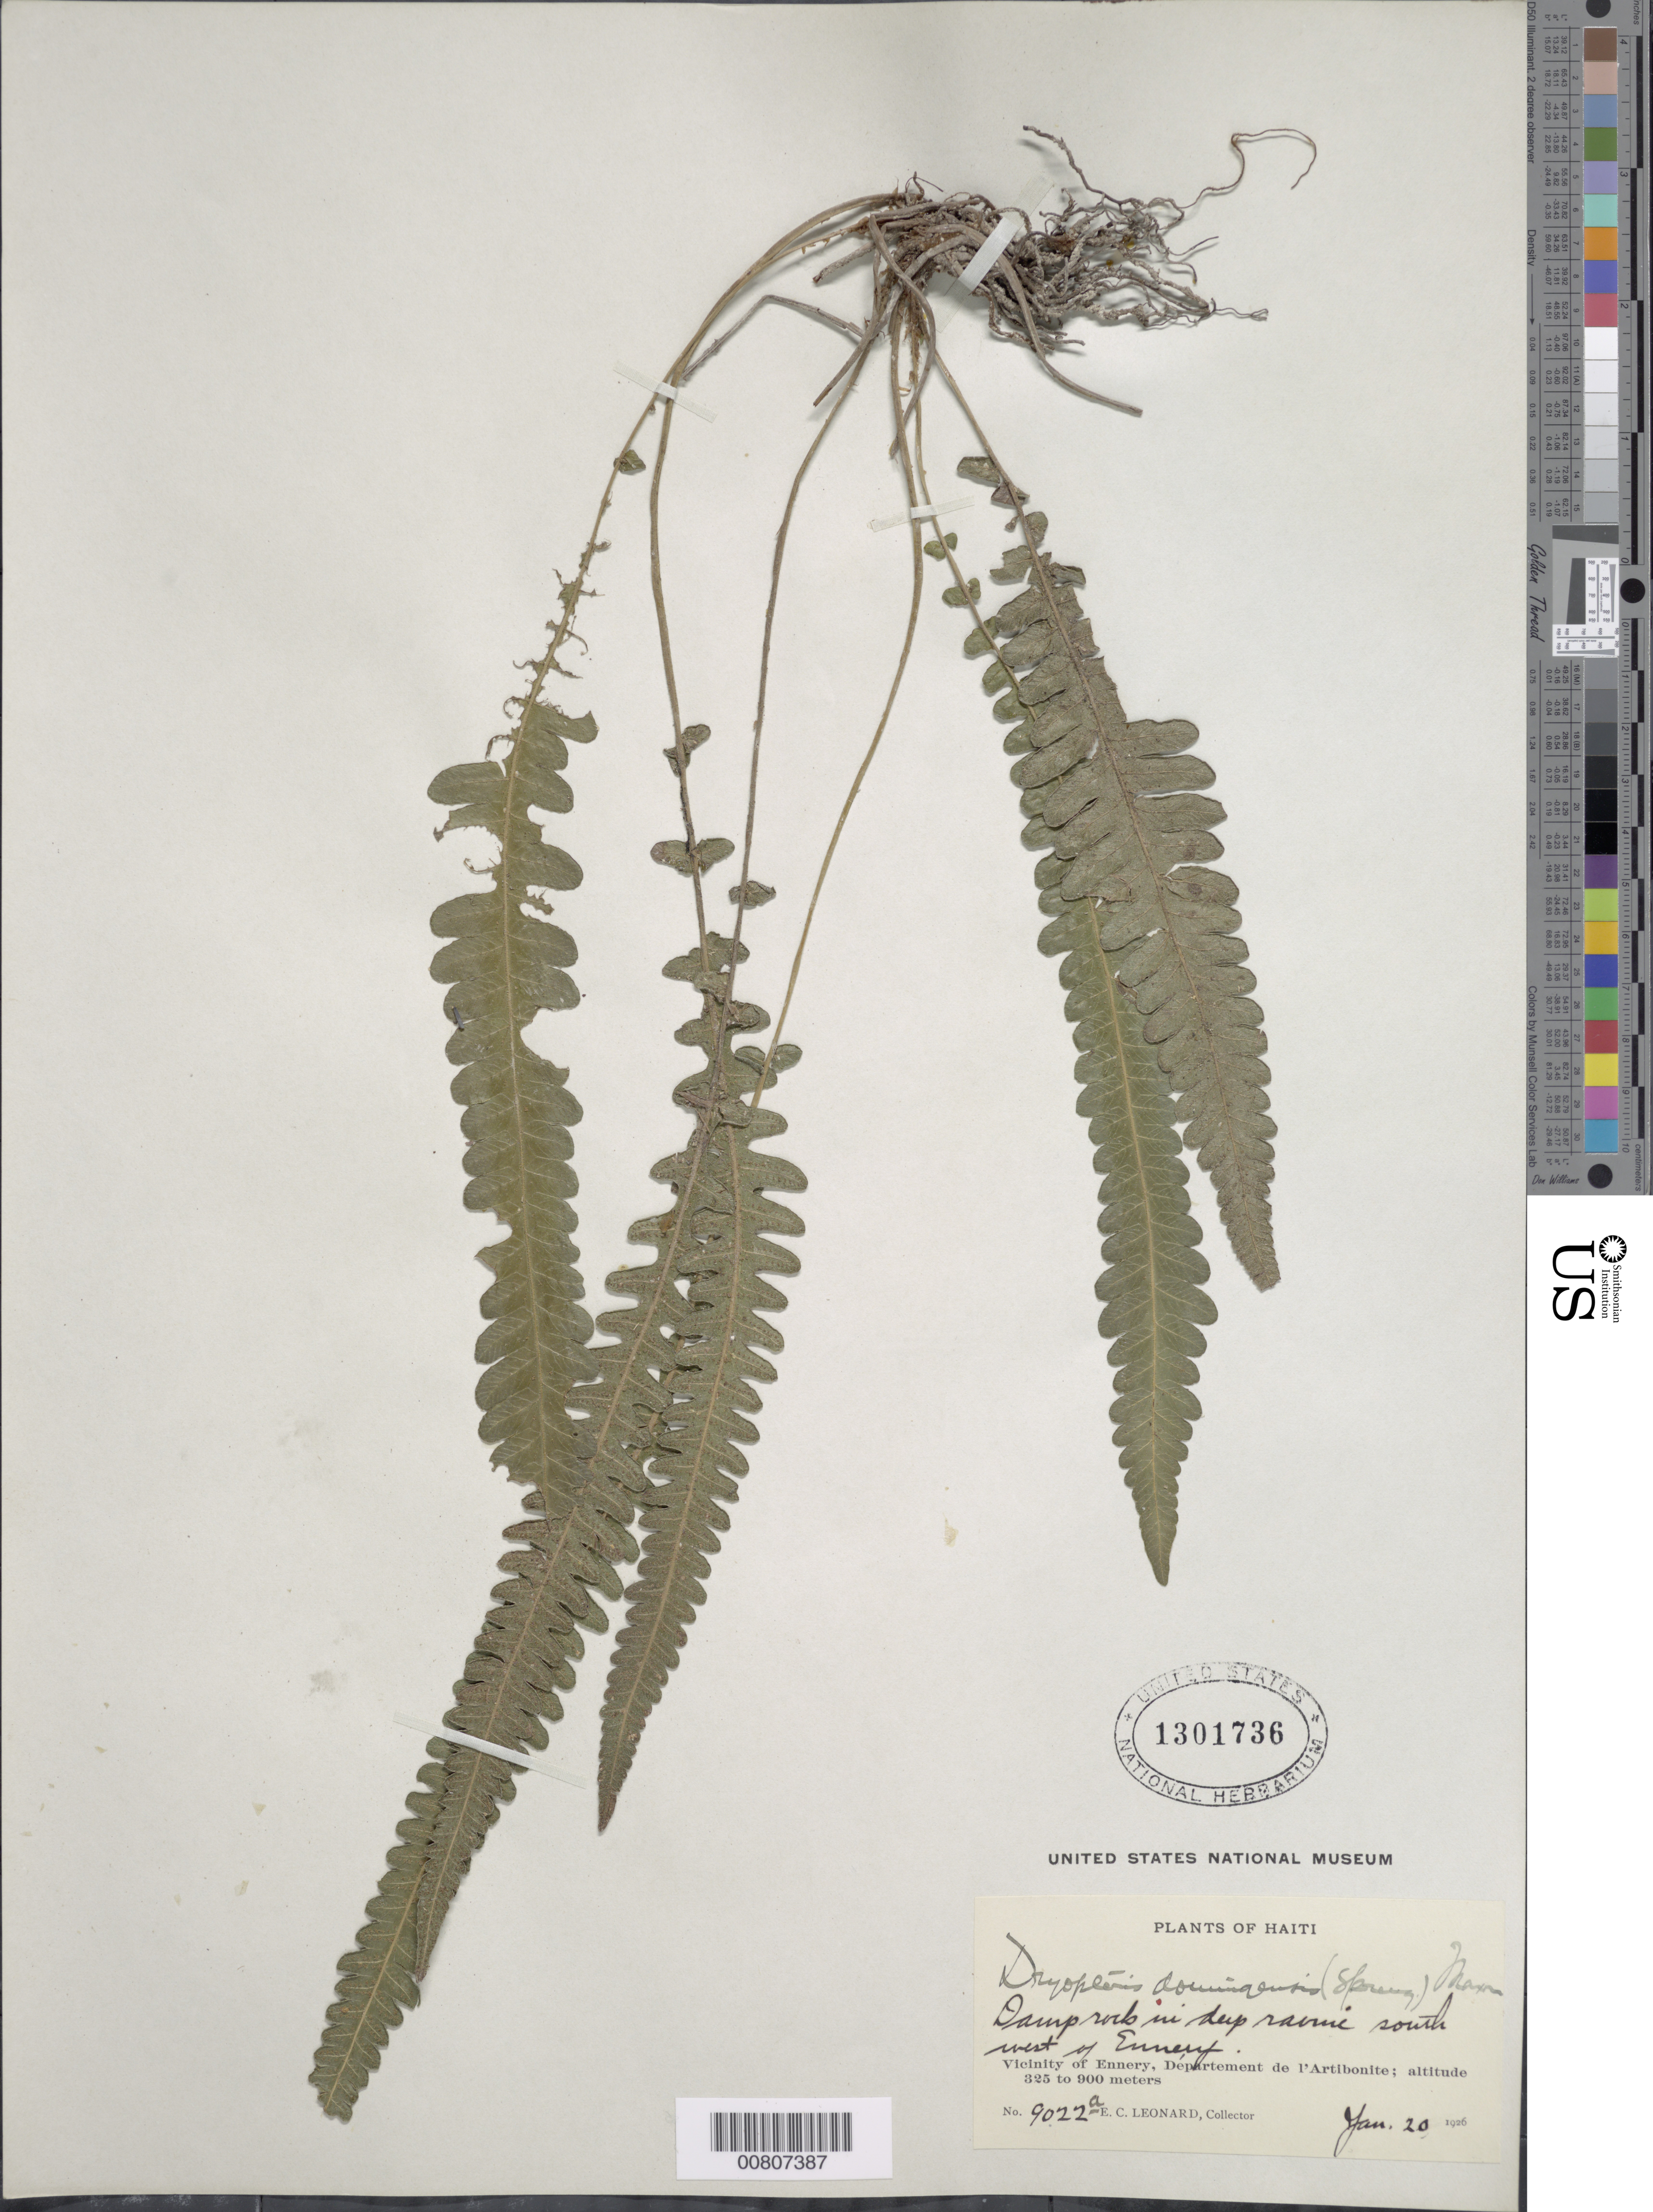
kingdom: Plantae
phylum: Tracheophyta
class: Polypodiopsida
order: Polypodiales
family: Thelypteridaceae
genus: Goniopteris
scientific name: Goniopteris guadelupensis (Wikstr.) comb. nov., ined 2015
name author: (Wikstr.)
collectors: E. C. Leonard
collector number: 9022a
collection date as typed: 20 Jan 1926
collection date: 1926-01-20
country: Haiti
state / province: Artibonite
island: Hispaniola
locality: Ennery, SW of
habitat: Damp rock in deep ravine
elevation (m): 325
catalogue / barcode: US 1301736